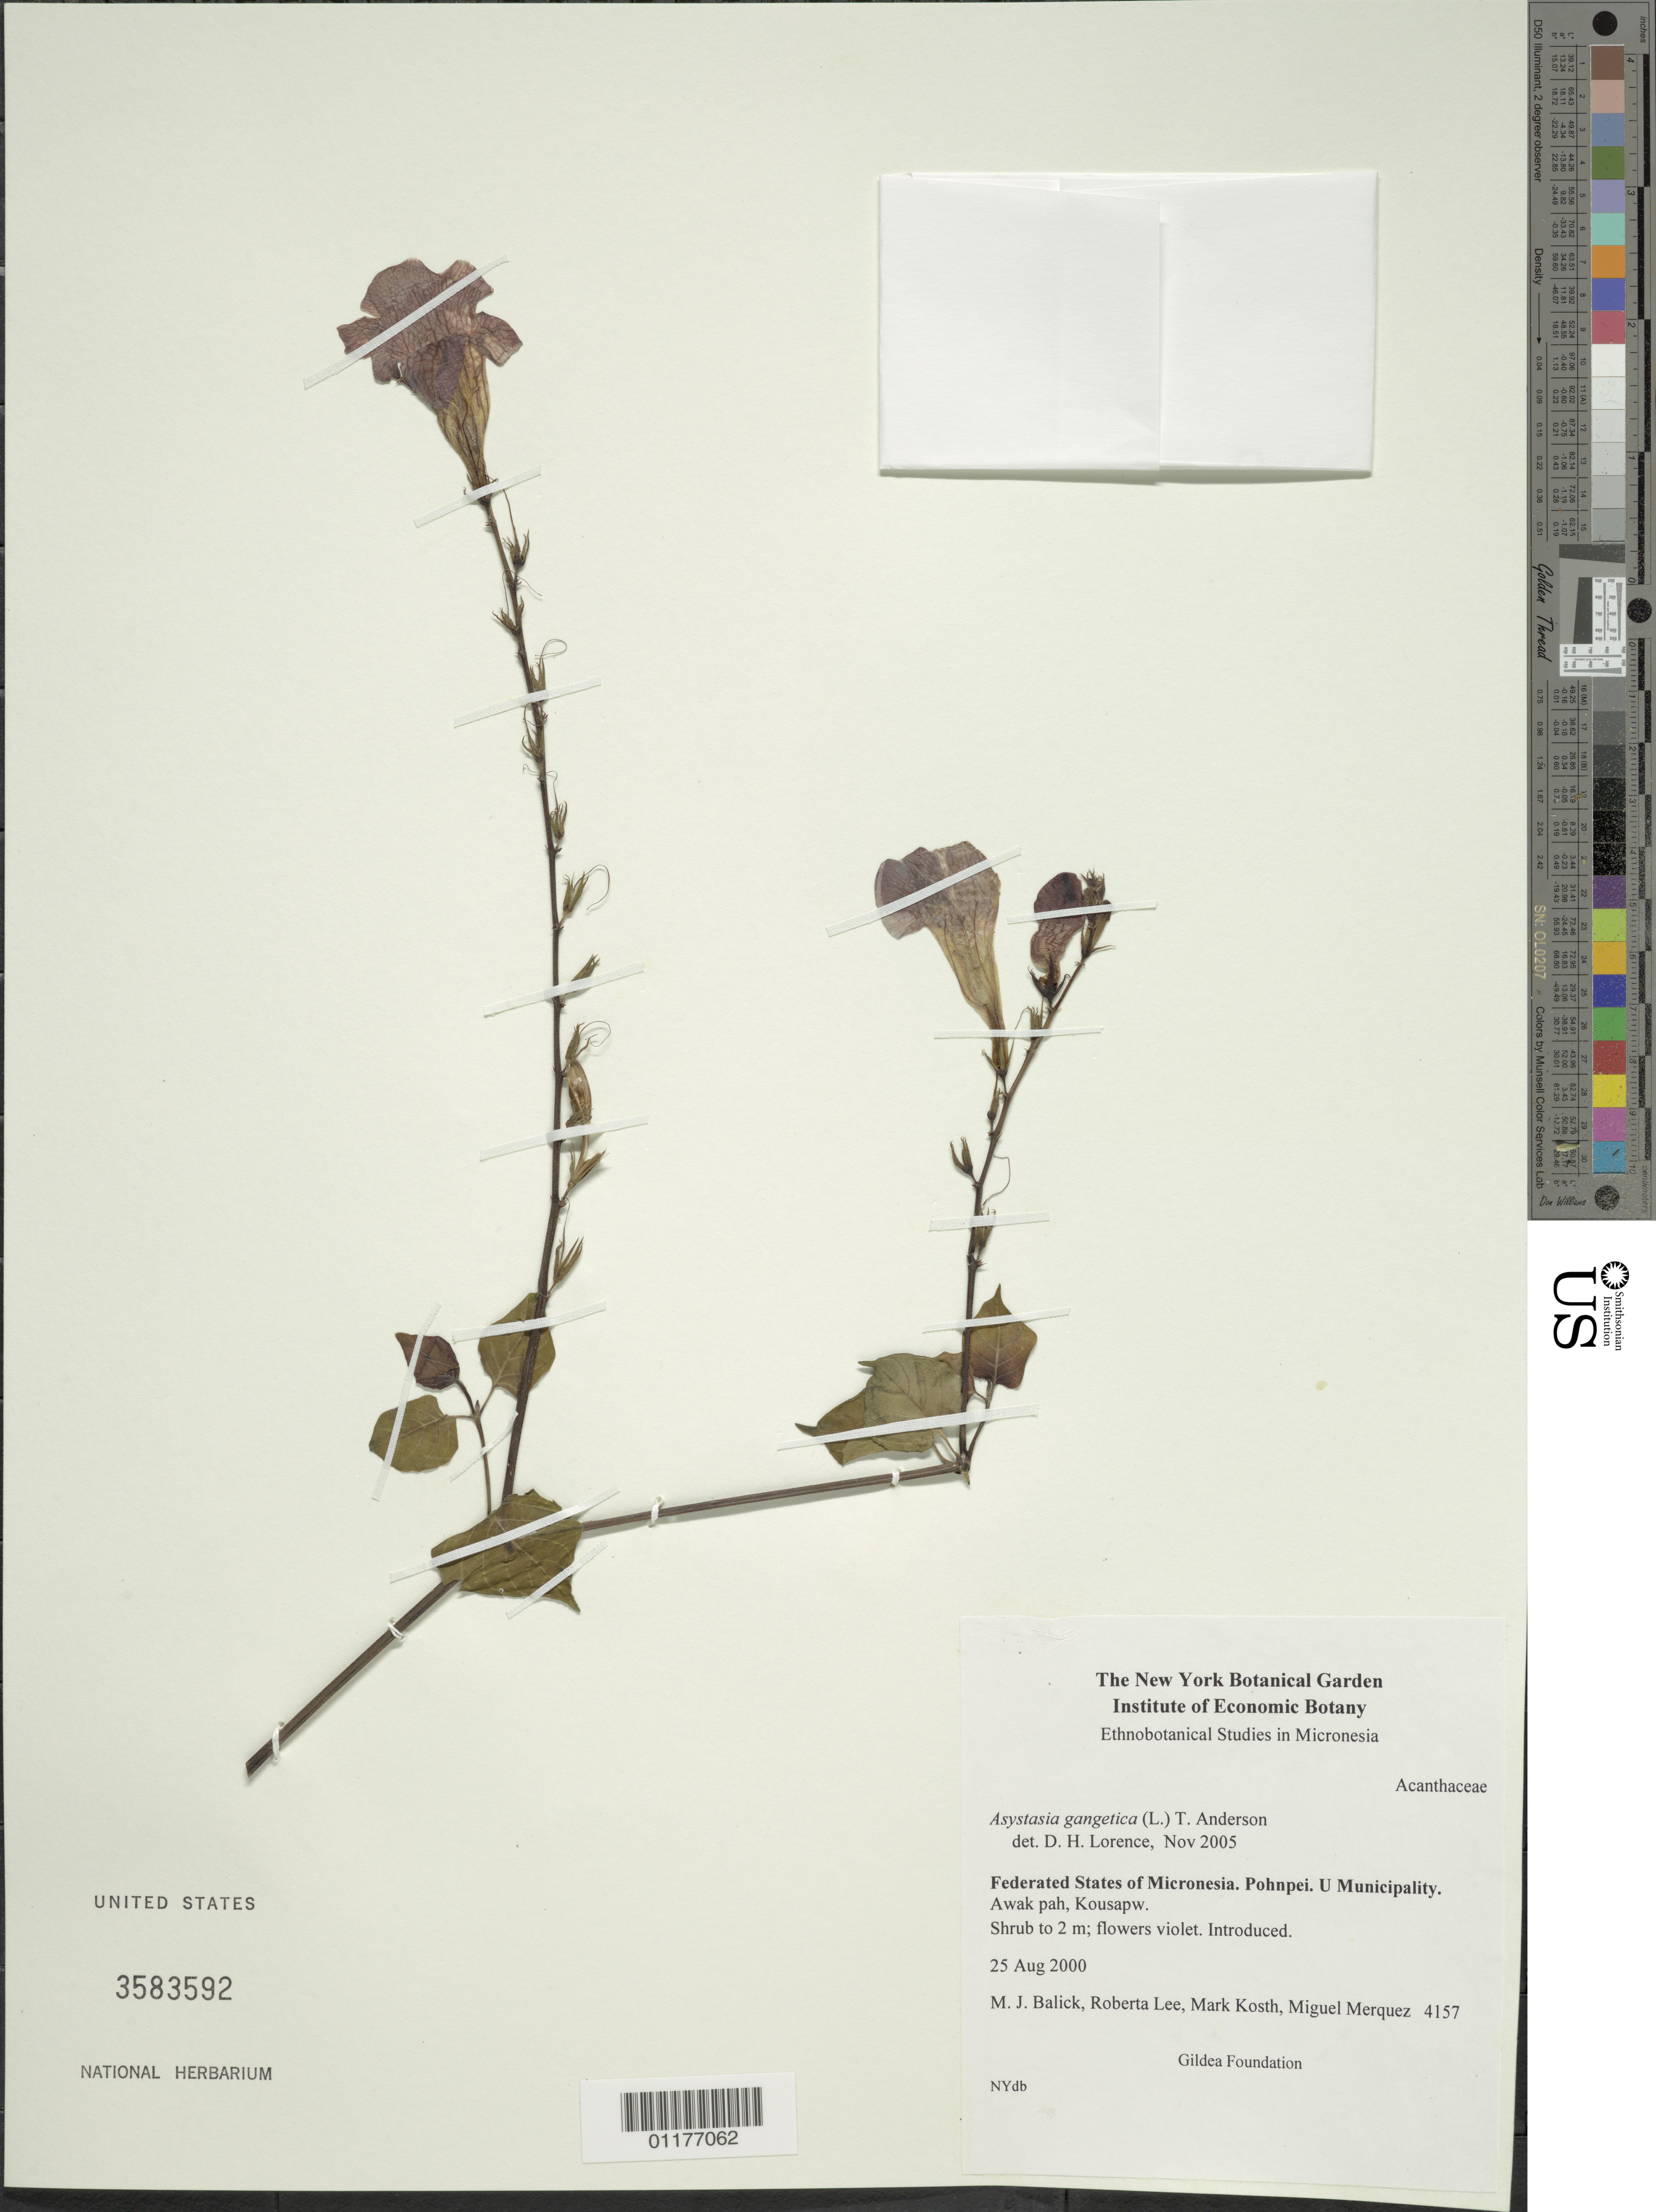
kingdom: Plantae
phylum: Tracheophyta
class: Magnoliopsida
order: Lamiales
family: Acanthaceae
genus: Asystasia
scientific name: Asystasia gangetica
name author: (L.) T. Anderson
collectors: M. J. Balick, R. Lee, M. Kosth & M. Merquez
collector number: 4157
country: Micronesia, Federated States of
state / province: Pohnpei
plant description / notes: Introduced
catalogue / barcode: US 3583592